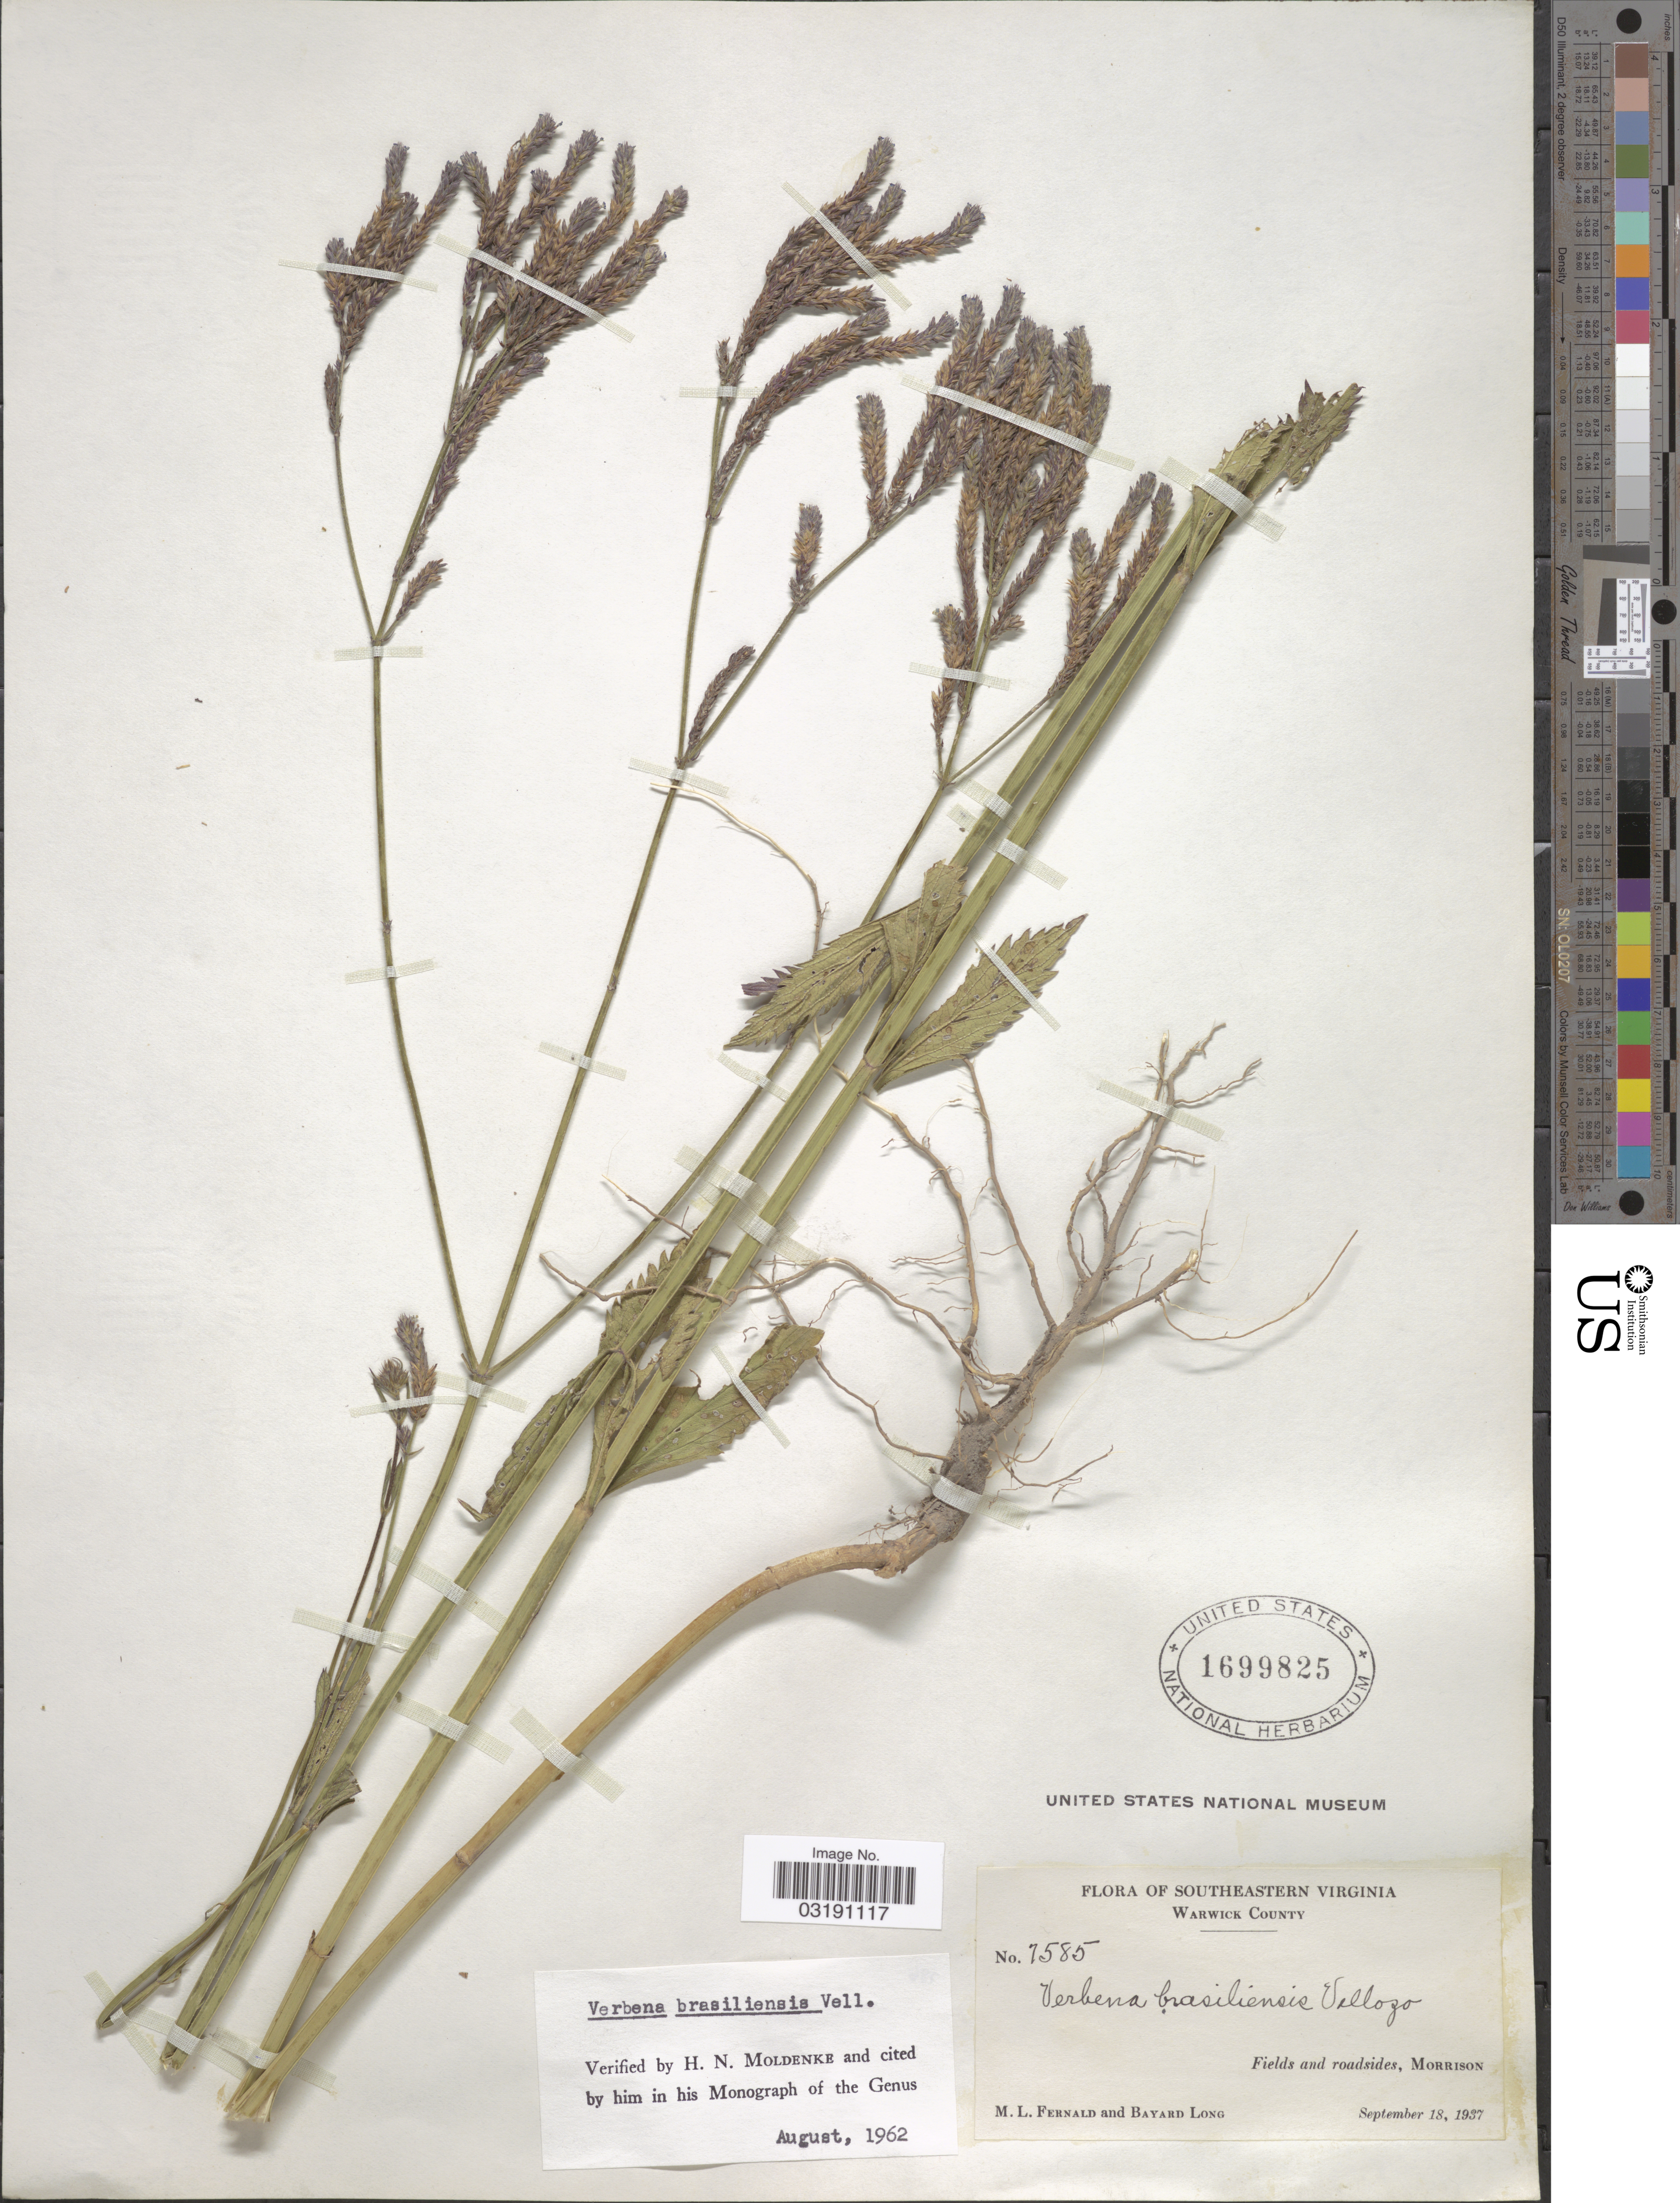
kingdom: Plantae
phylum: Tracheophyta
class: Magnoliopsida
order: Lamiales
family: Verbenaceae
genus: Verbena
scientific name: Verbena brasiliensis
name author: Vell.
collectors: M. L. Fernald & B. Long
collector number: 7585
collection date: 1937-09-18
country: United States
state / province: Virginia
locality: Southeastern Virginia. Warwick County. Fields and roadsides, Morrison.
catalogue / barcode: US 1699825